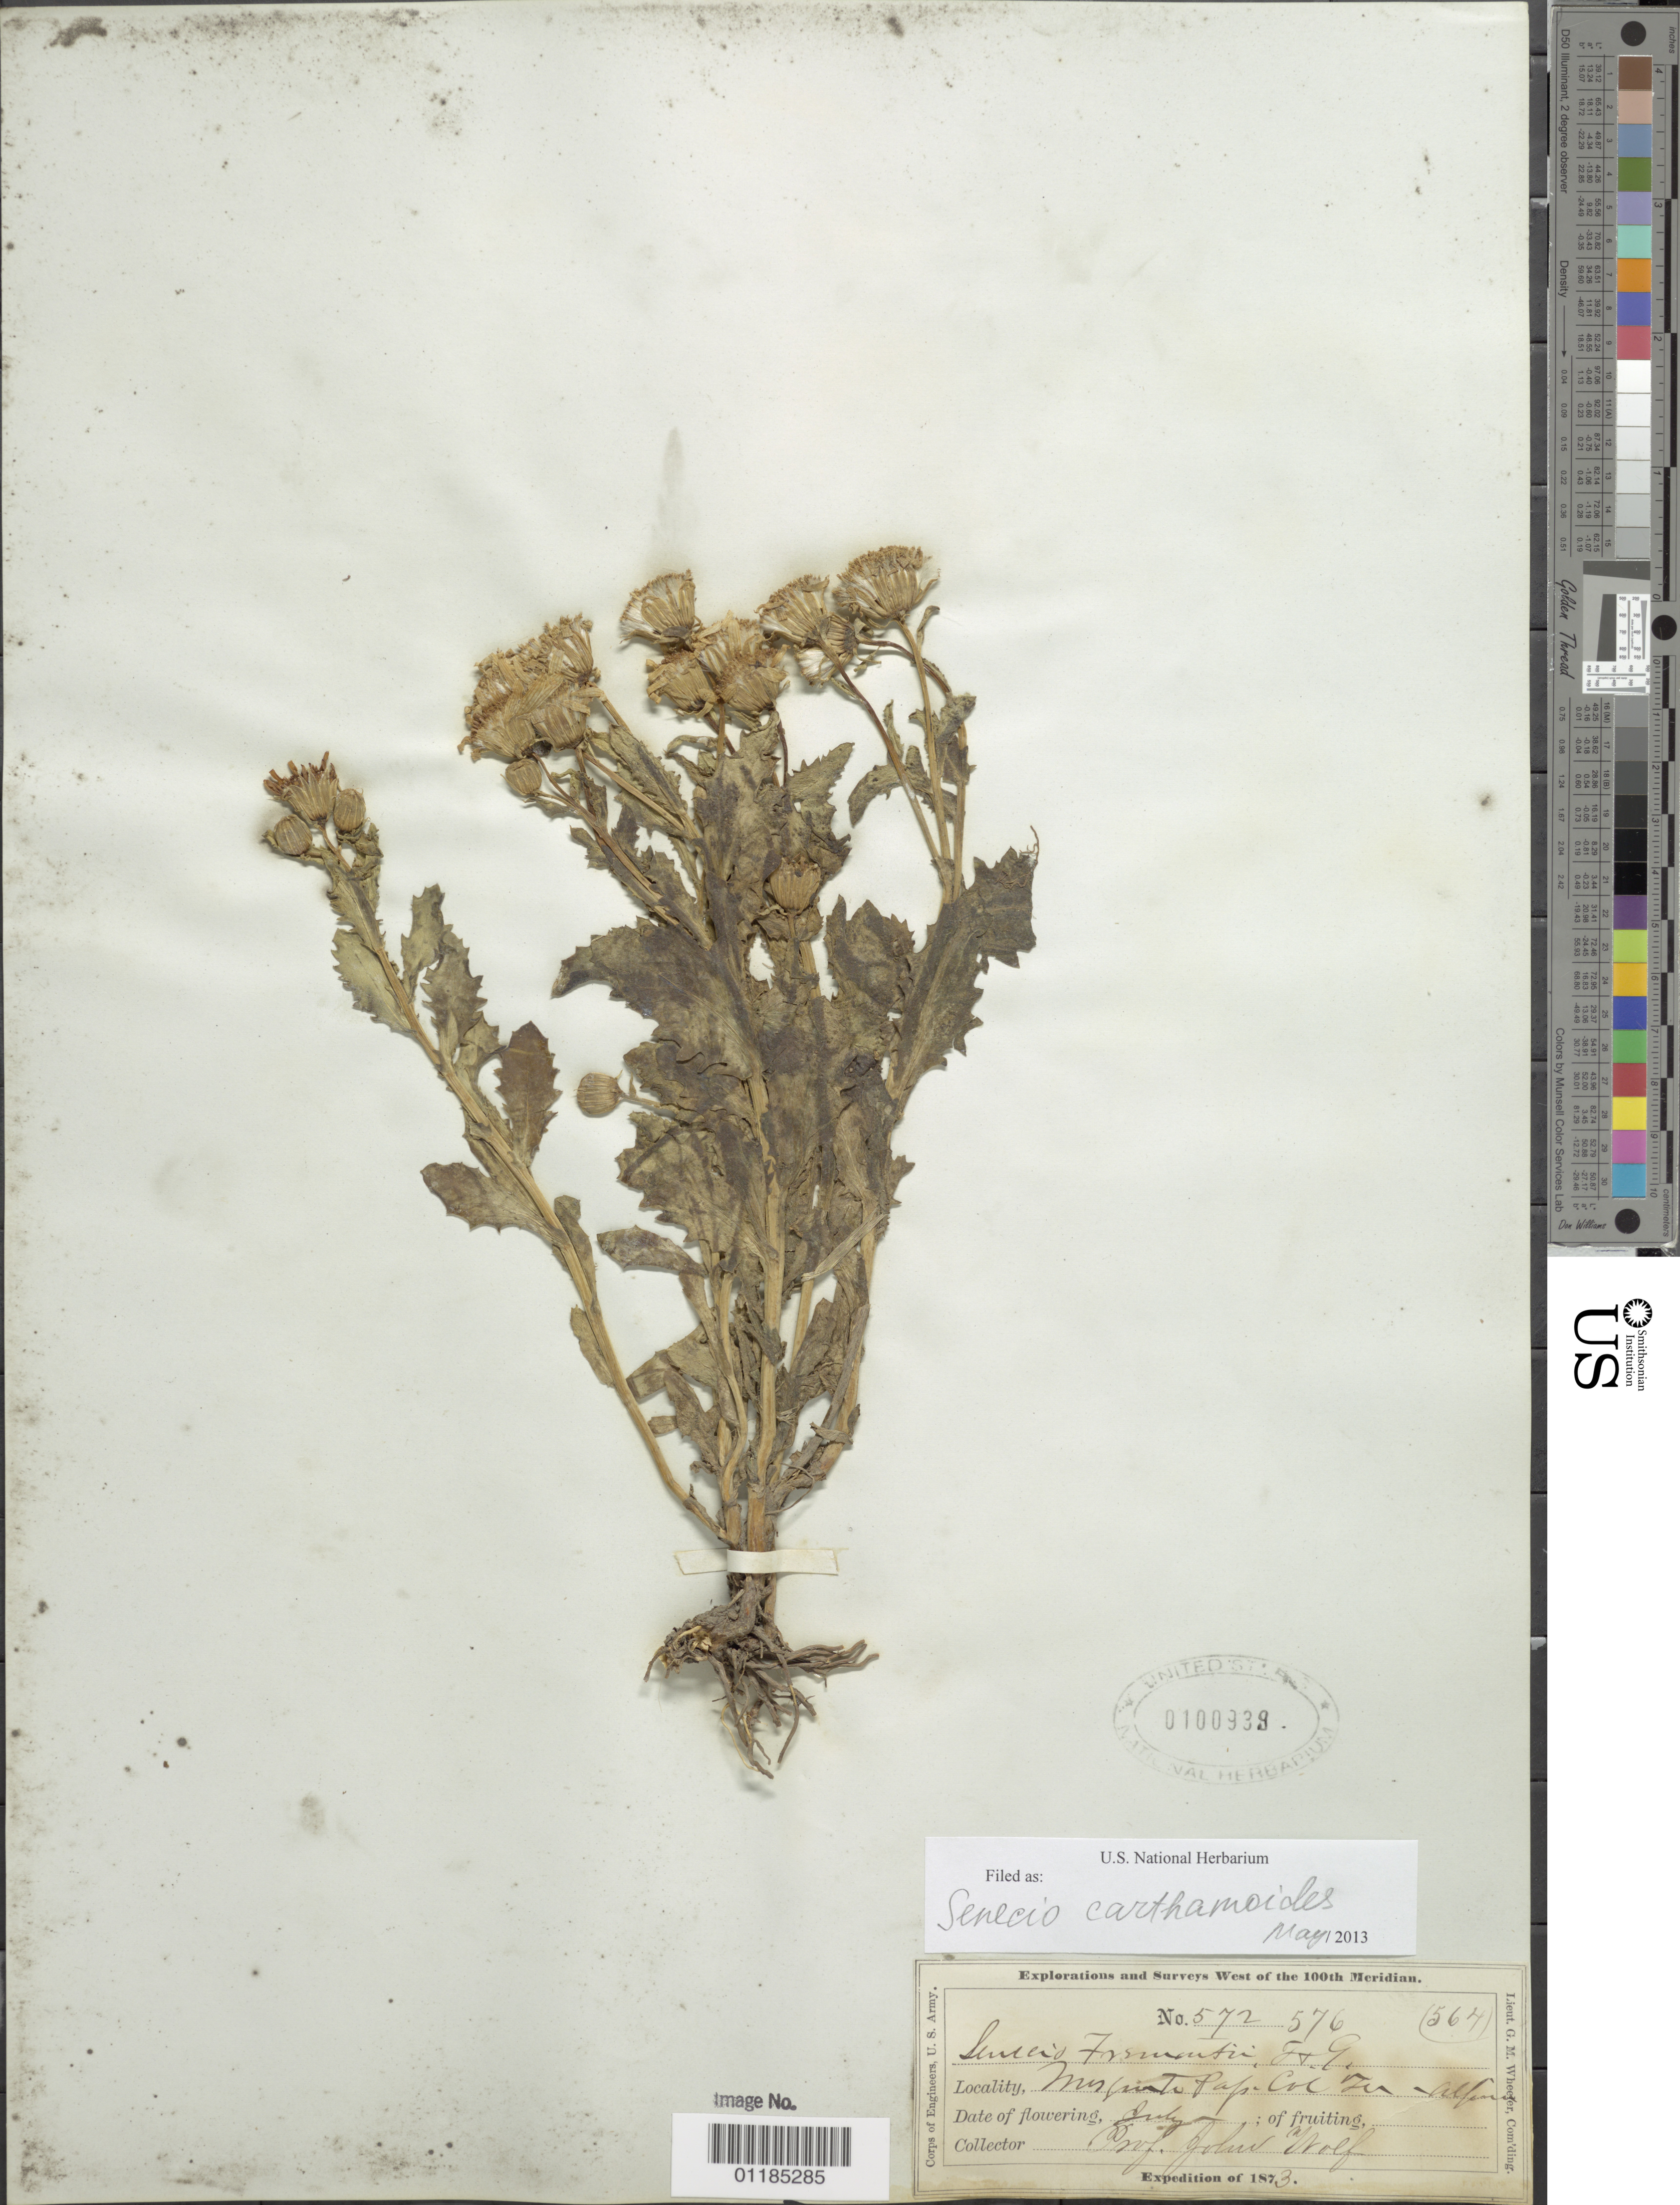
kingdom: Plantae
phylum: Tracheophyta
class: Magnoliopsida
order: Asterales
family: Asteraceae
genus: Senecio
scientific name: Senecio fremontii var. blitoides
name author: (Greene) Cronq.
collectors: J. Wolf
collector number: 572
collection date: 1873-07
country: United States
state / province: Colorado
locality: Mosquito Pap. Col. Ter., Alpine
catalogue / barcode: US 100939